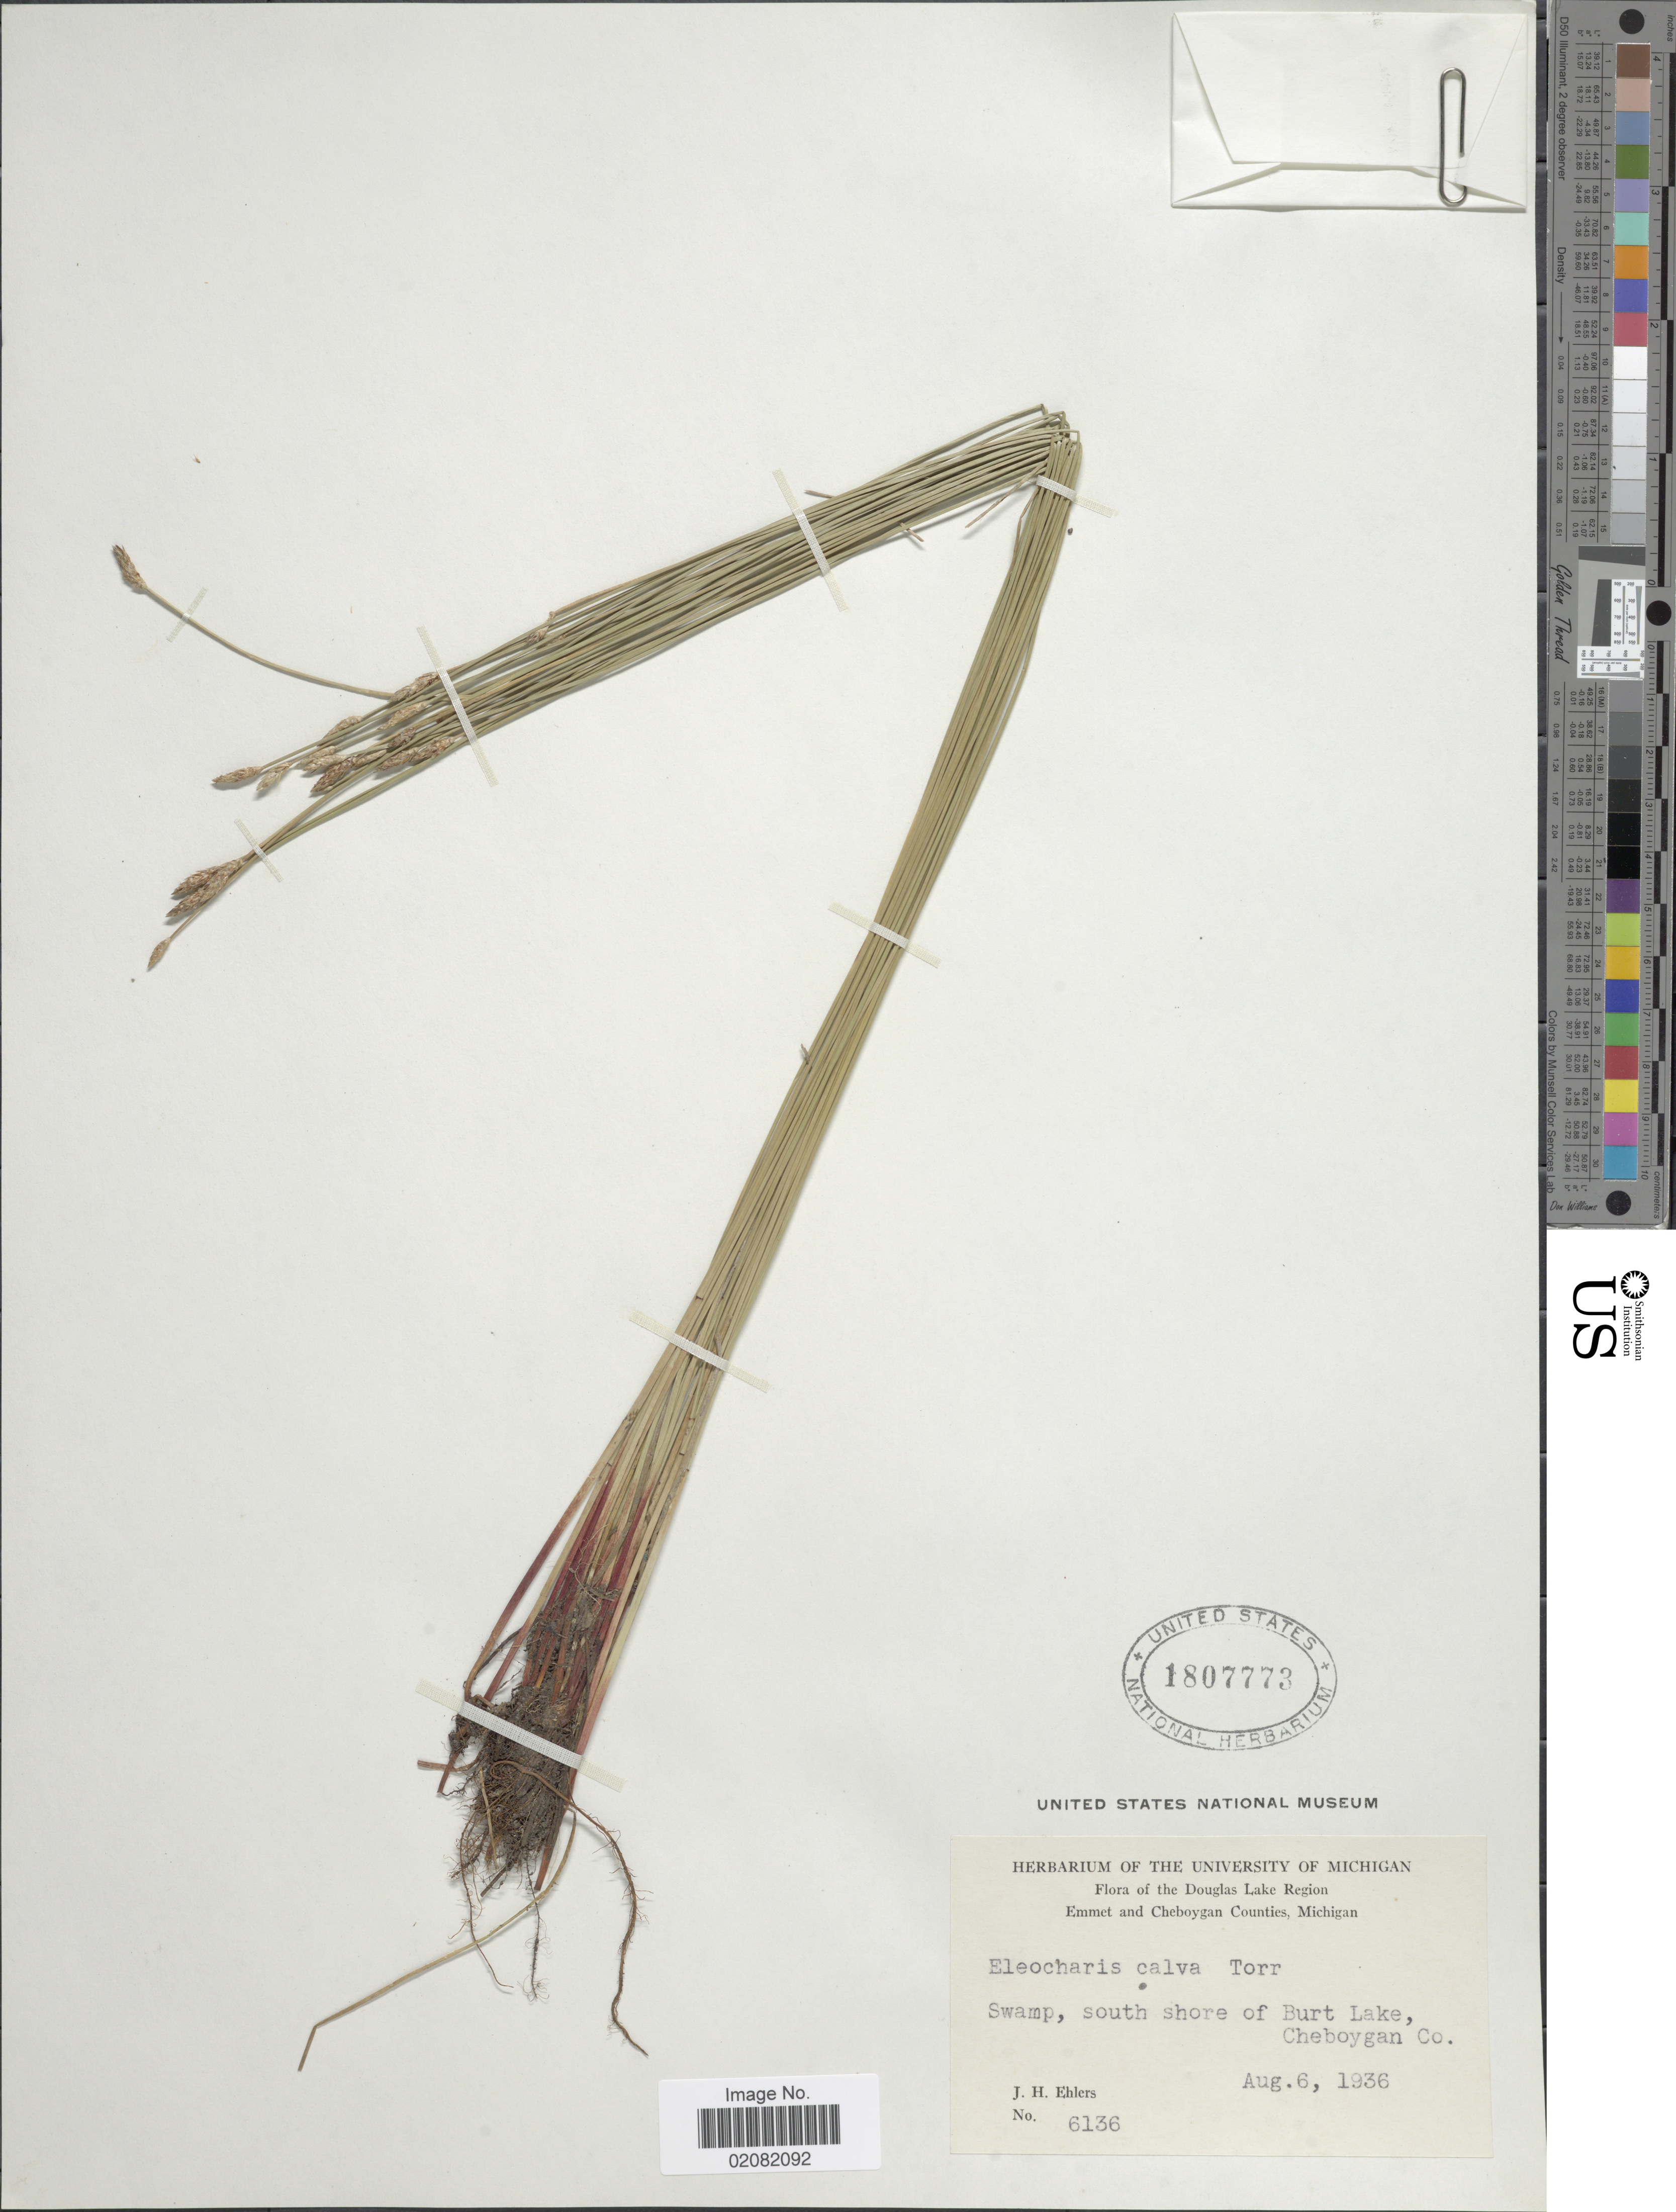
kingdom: Plantae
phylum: Tracheophyta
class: Liliopsida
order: Poales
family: Cyperaceae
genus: Eleocharis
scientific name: Eleocharis erythropoda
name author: Steud.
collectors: J. H. Ehlers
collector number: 6136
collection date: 1936-08-06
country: United States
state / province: Michigan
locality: The Douglas Lake Region, Emmet and Cheboygan Counties, Swamp, south shore of Burt Lake, Cheboygan Co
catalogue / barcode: US 1807773